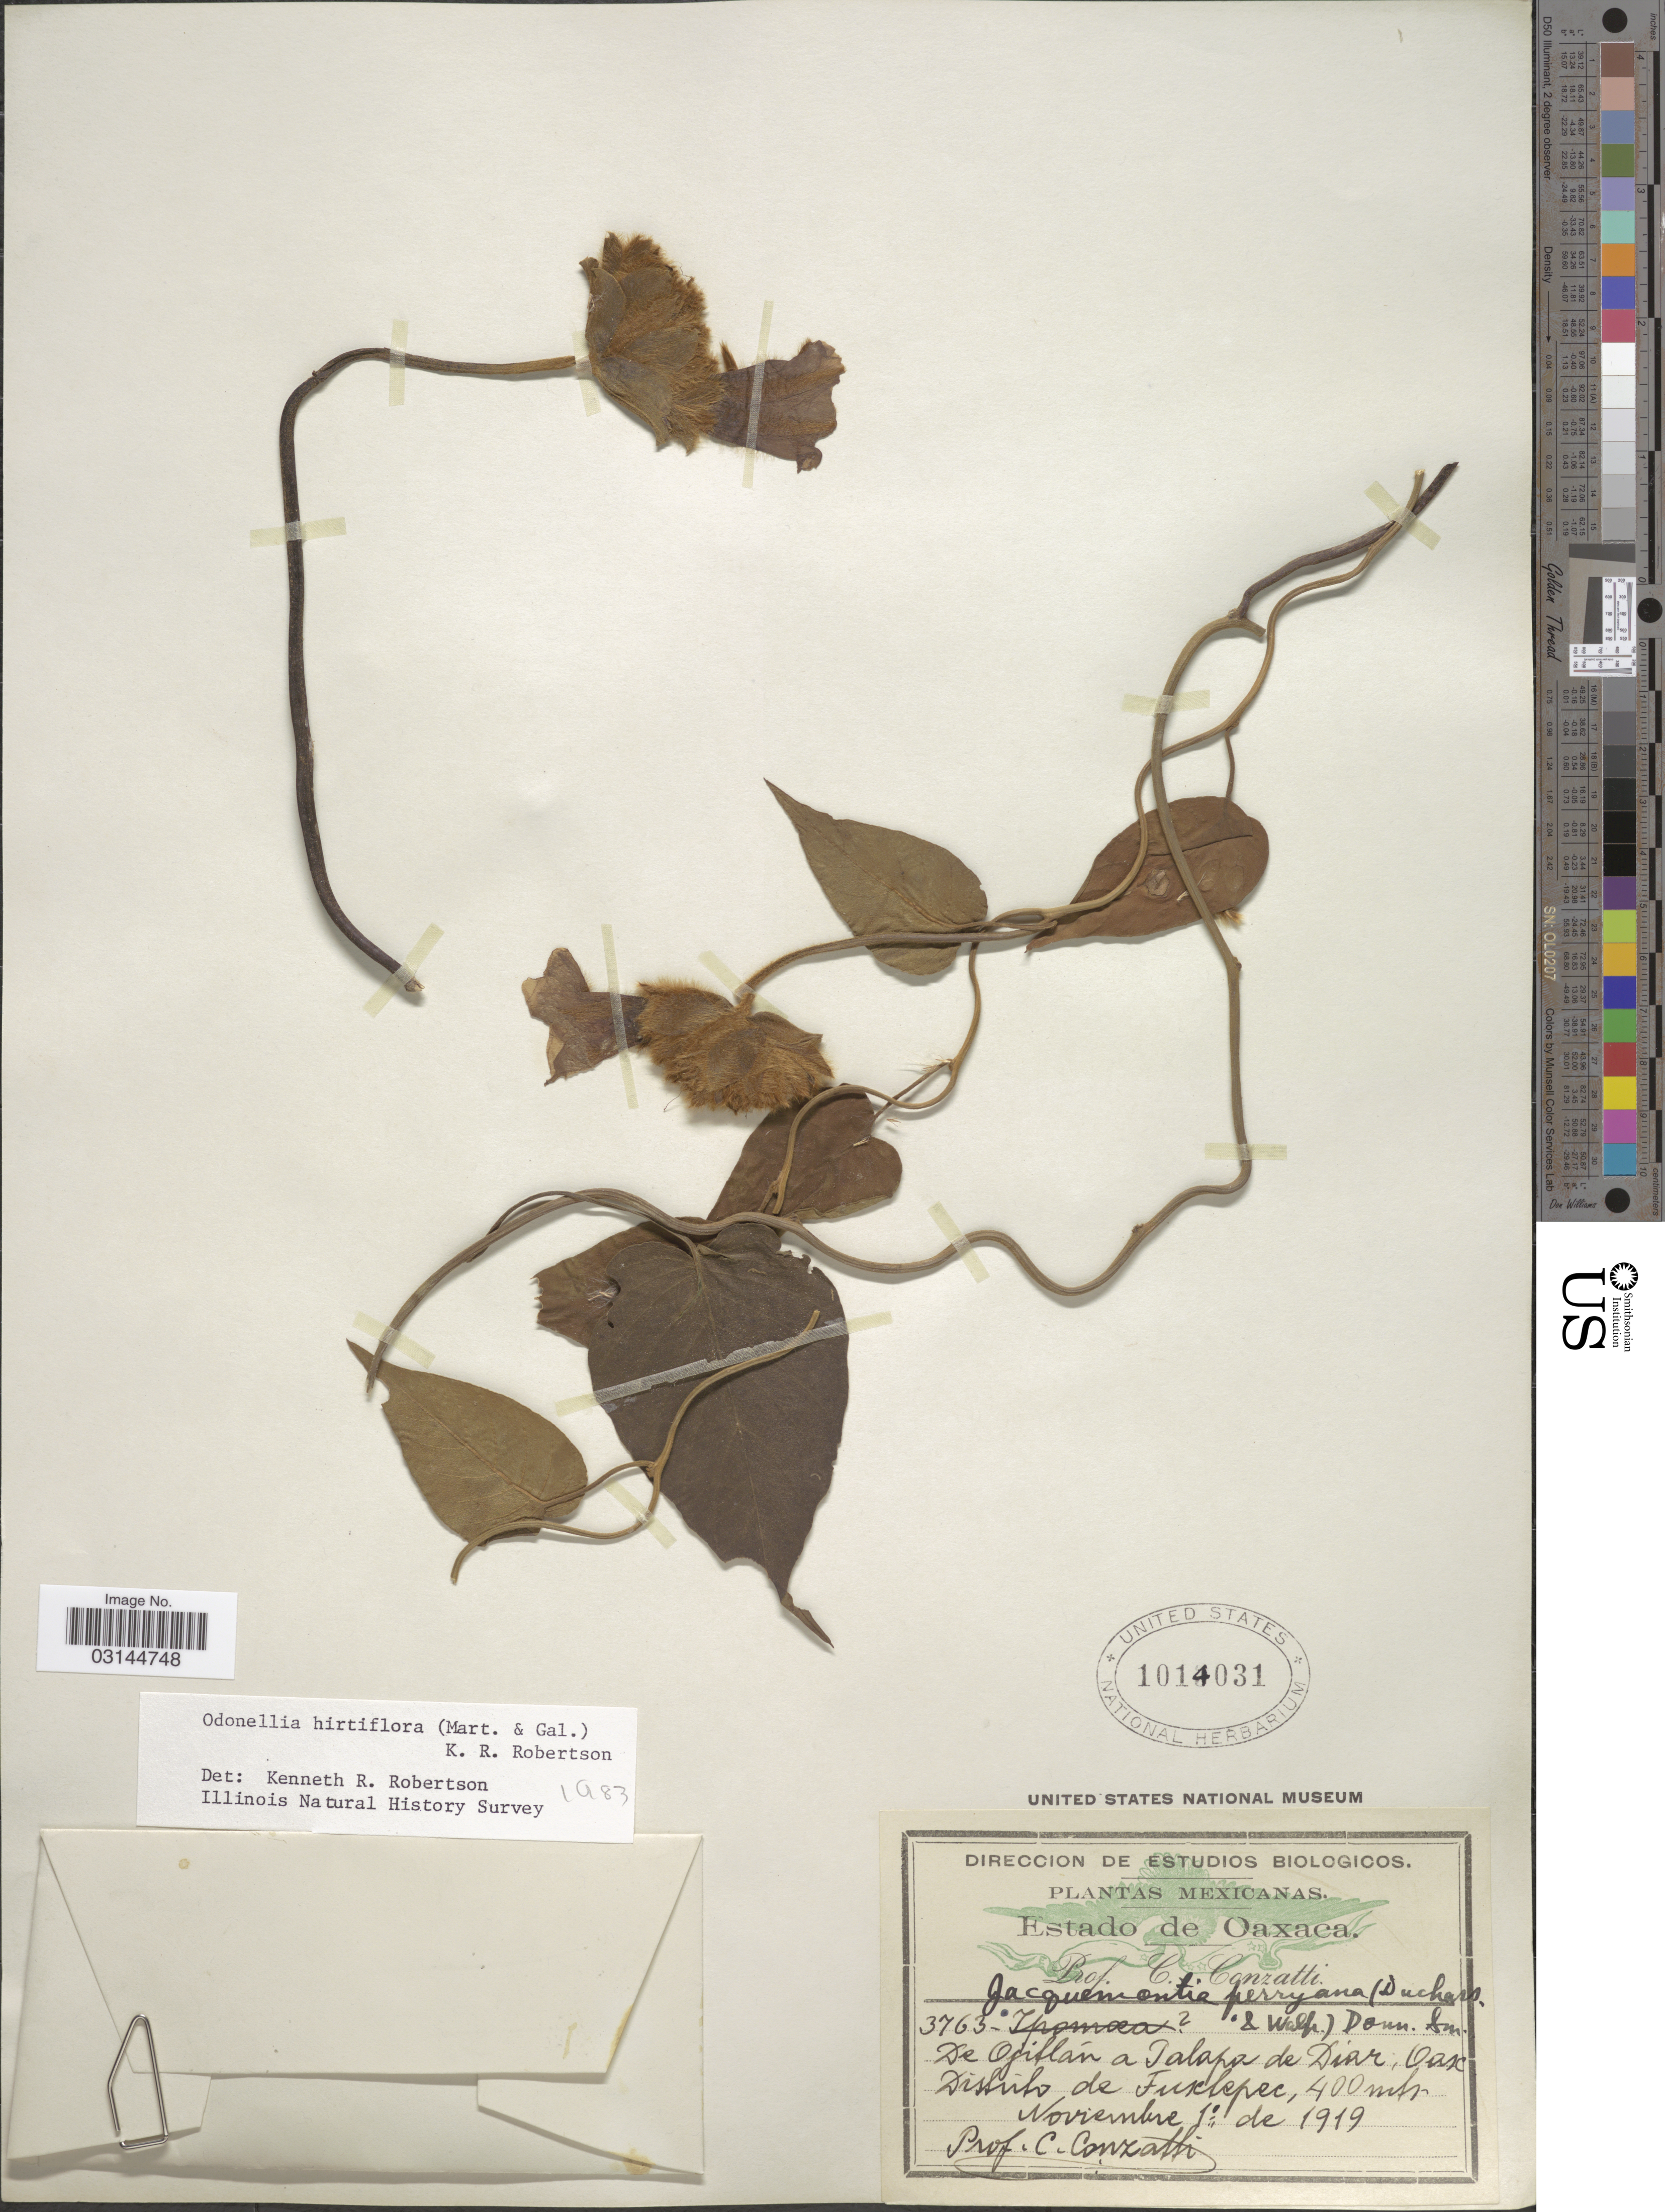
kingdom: Plantae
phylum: Tracheophyta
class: Magnoliopsida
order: Solanales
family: Convolvulaceae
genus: Odonellia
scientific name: Odonellia hirtiflora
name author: (M. Martens & Galeotti) K.R. Robertson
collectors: C. Conzatti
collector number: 3763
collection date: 1919-11-10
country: Mexico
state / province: Oaxaca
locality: De Ojillán a Jalapa de Diaz, Distrito de Tuxtepec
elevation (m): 400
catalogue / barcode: US 1014031